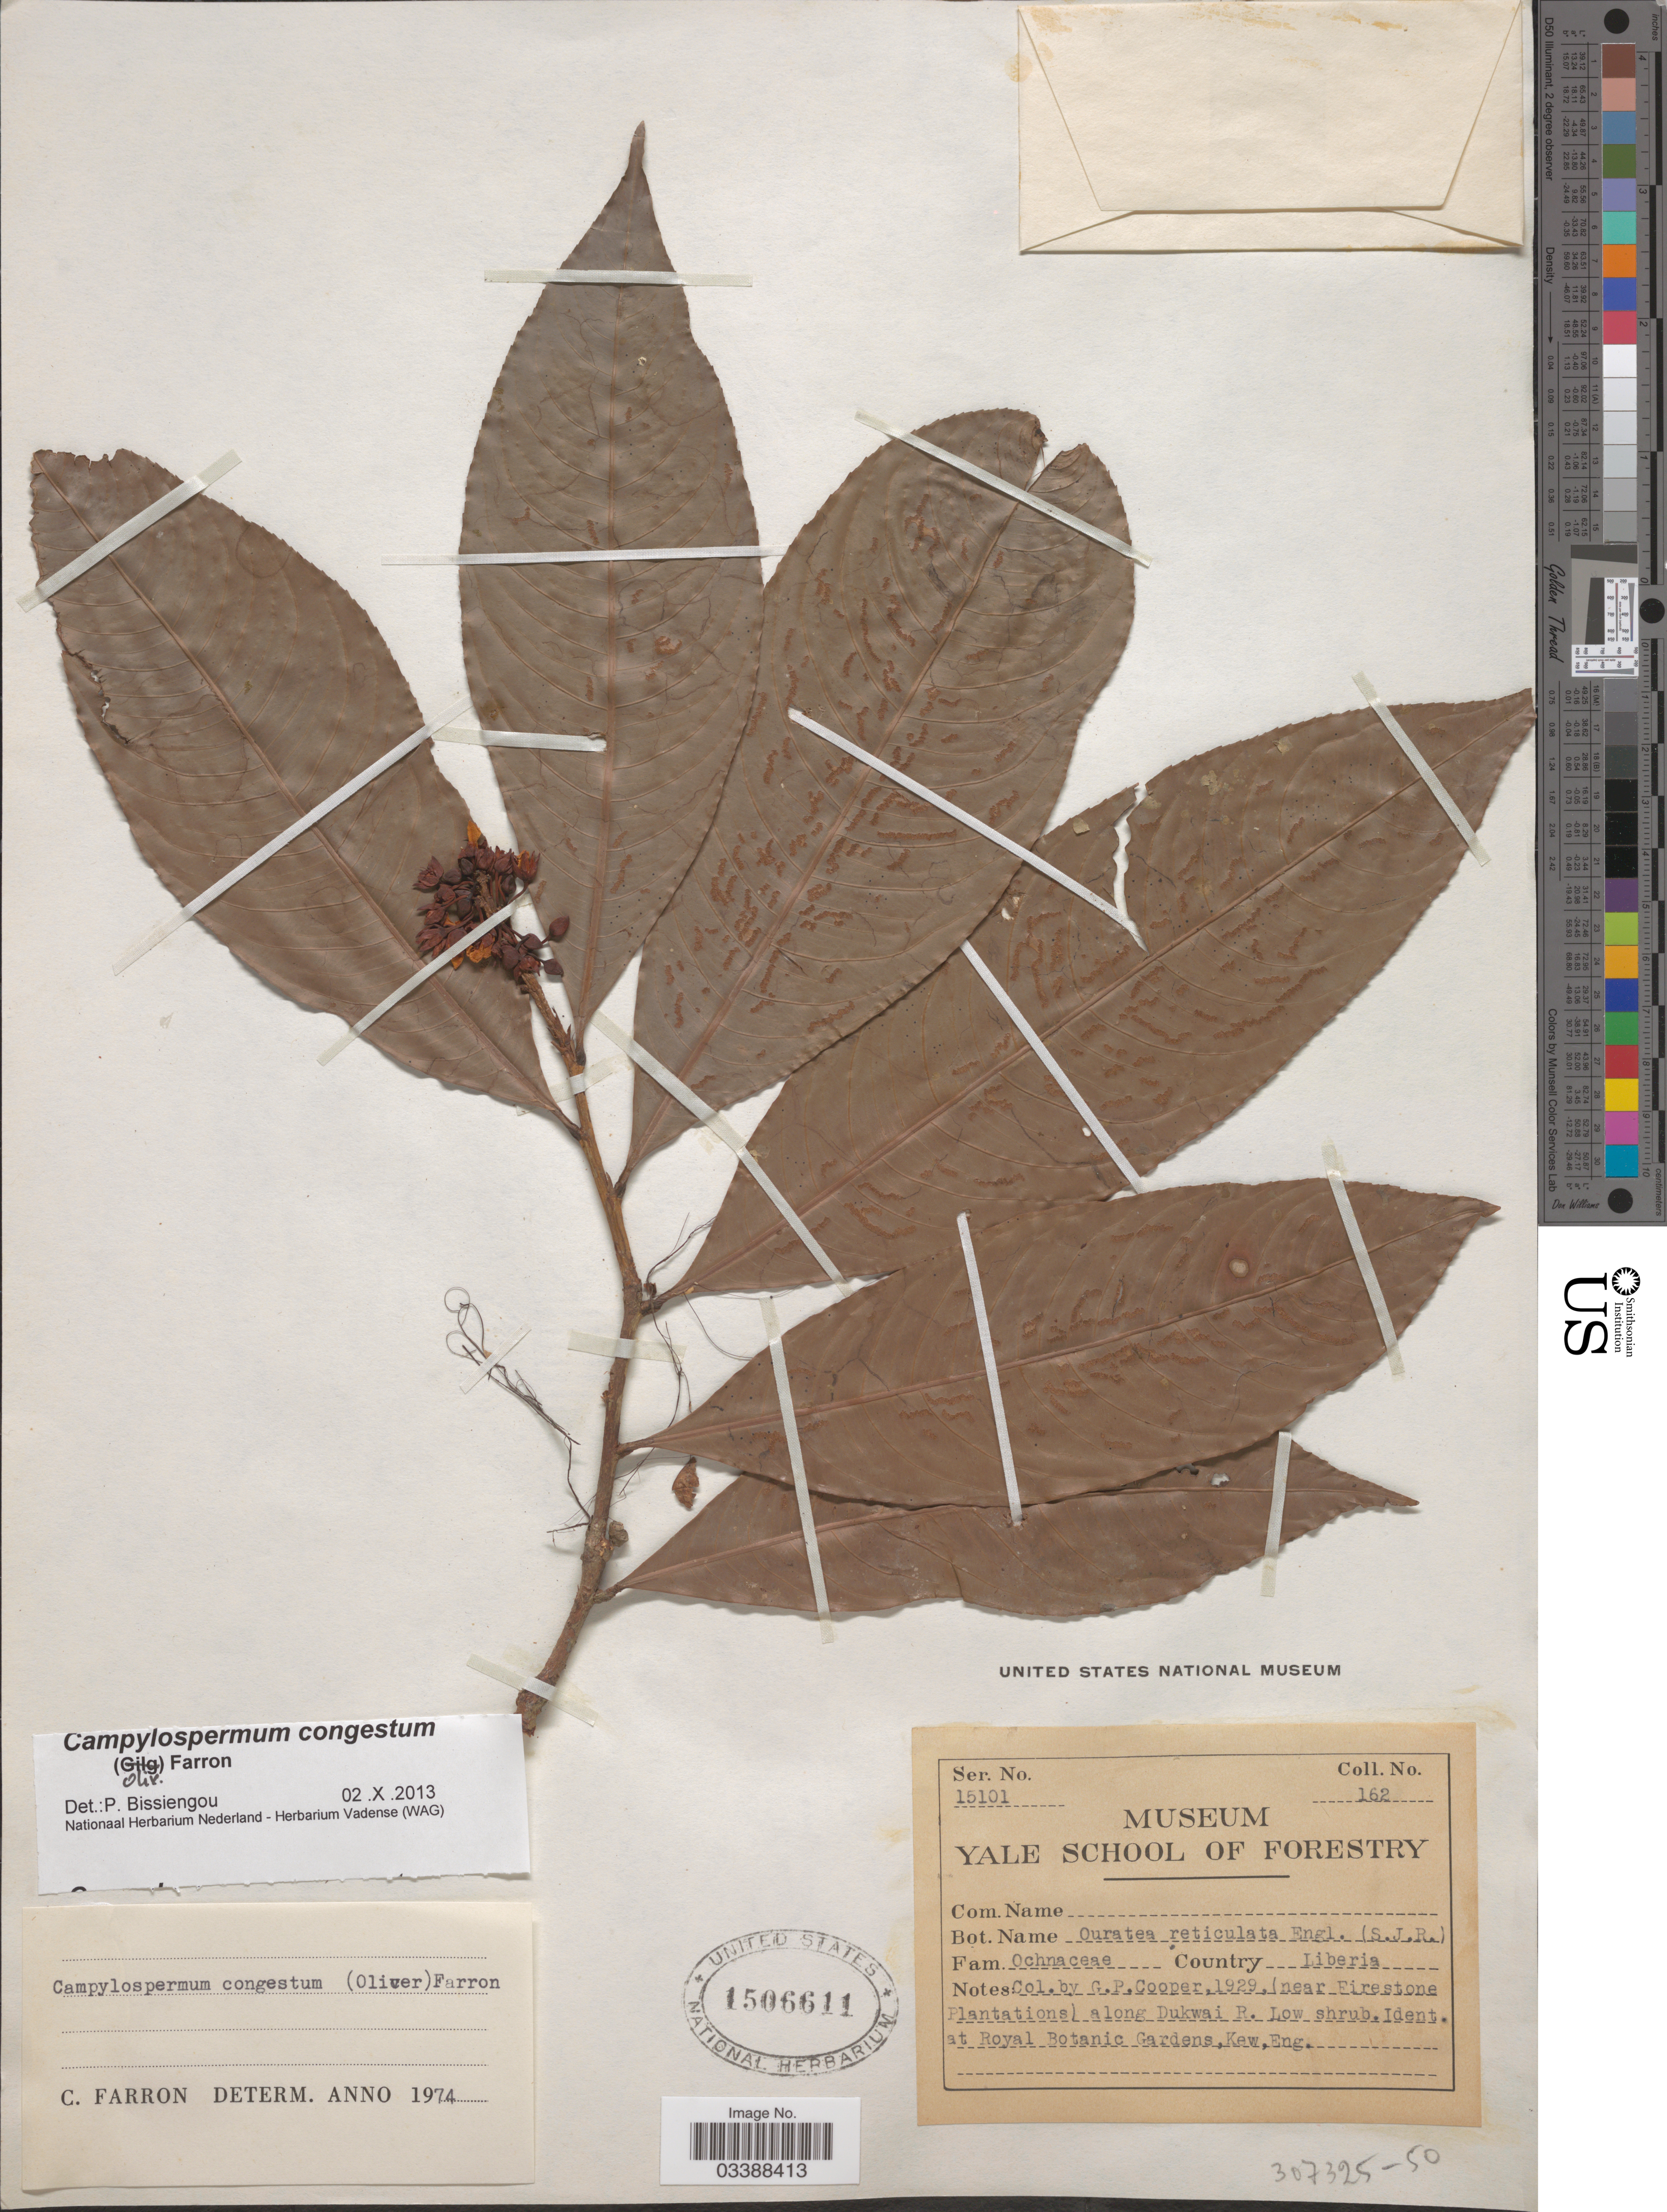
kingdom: Plantae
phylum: Tracheophyta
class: Magnoliopsida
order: Malpighiales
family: Ochnaceae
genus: Campylospermum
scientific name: Campylospermum congestum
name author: (Oliv.) Farron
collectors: G. Cooper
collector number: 162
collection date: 1929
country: Liberia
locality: (near Firestone Plantations) along Dukwai R.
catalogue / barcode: US 1506611